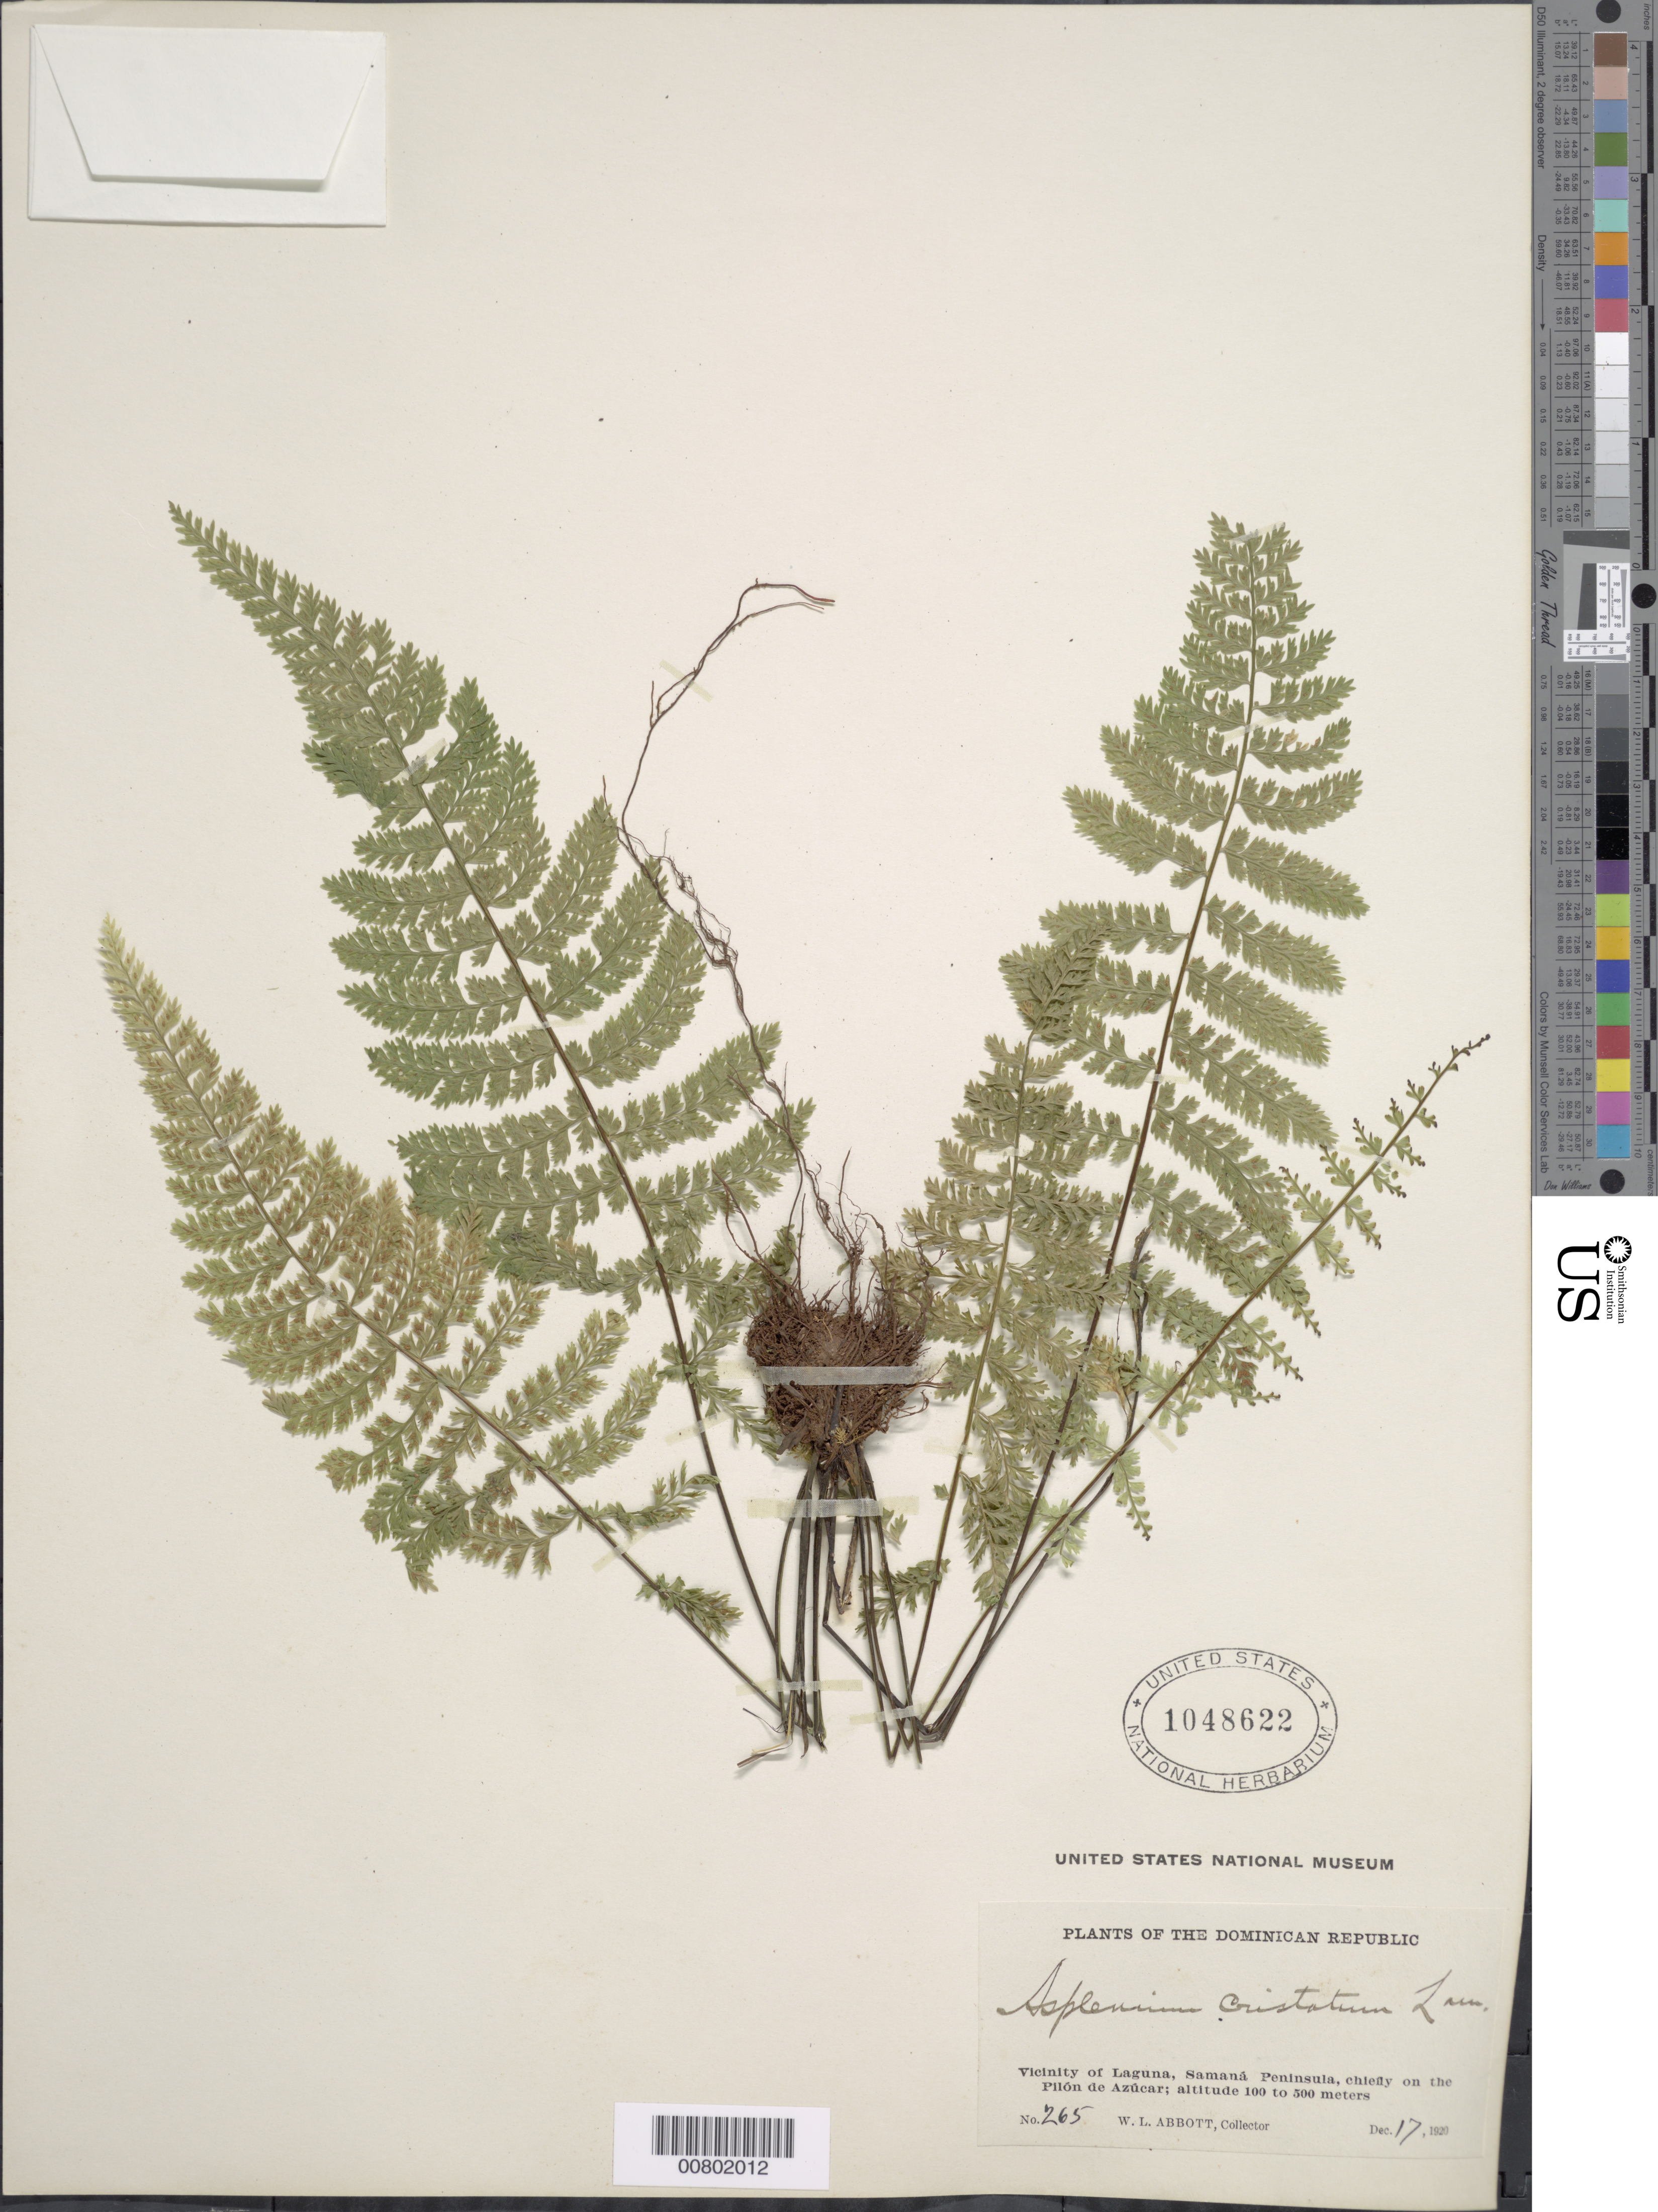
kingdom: Plantae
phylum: Tracheophyta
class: Polypodiopsida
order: Polypodiales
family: Aspleniaceae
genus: Asplenium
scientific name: Asplenium cristatum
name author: Lam.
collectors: W. L. Abbott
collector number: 265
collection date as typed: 17 Dec 1920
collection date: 1920-12-17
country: Dominican Republic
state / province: Samana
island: Hispaniola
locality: Laguna vicinity, Samaná Peninsula, chiefly on the Pilón de Azúcar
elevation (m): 100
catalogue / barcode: US 1048622